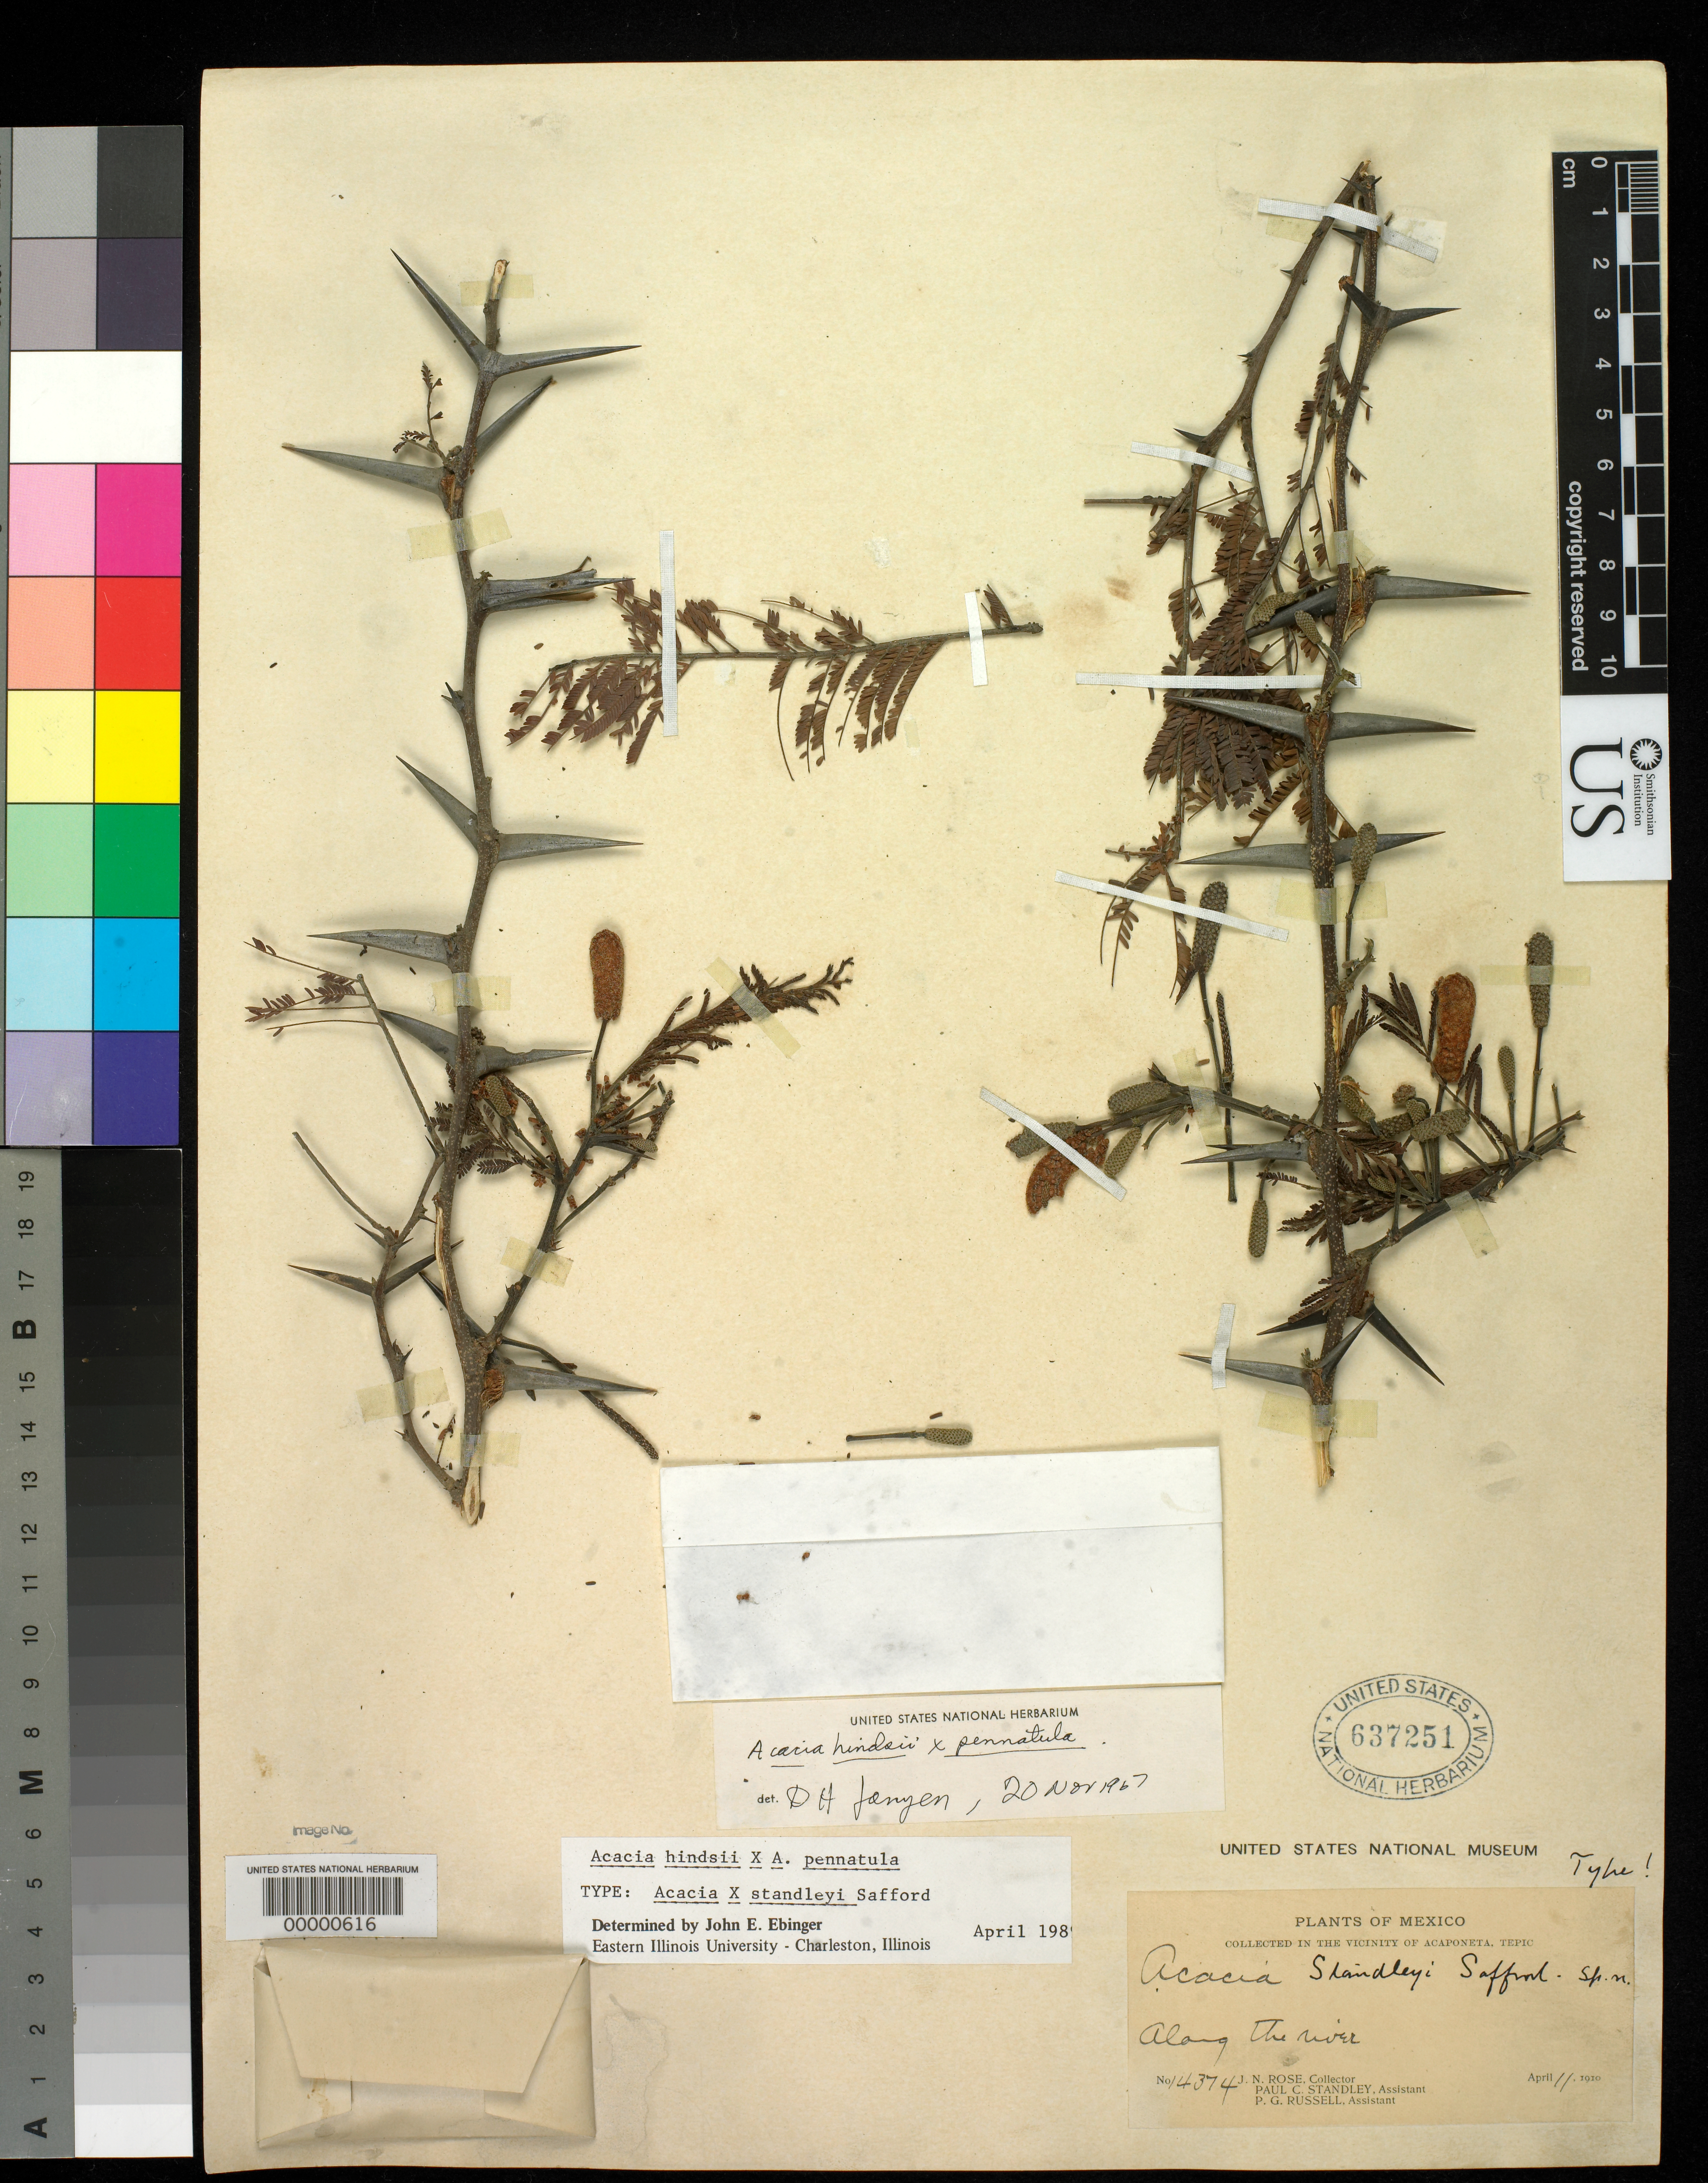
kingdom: Plantae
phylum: Tracheophyta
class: Magnoliopsida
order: Fabales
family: Fabaceae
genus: Acacia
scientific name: Acacia standleyi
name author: Saff.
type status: Holotype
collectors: J. N. Rose, P. C. Standley & P. G. Russell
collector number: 14374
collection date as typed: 11 Apr 1910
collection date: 1910-04-11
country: Mexico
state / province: Nayarit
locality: Vicinity of Acaponeta, along the river.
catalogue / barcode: US 637251